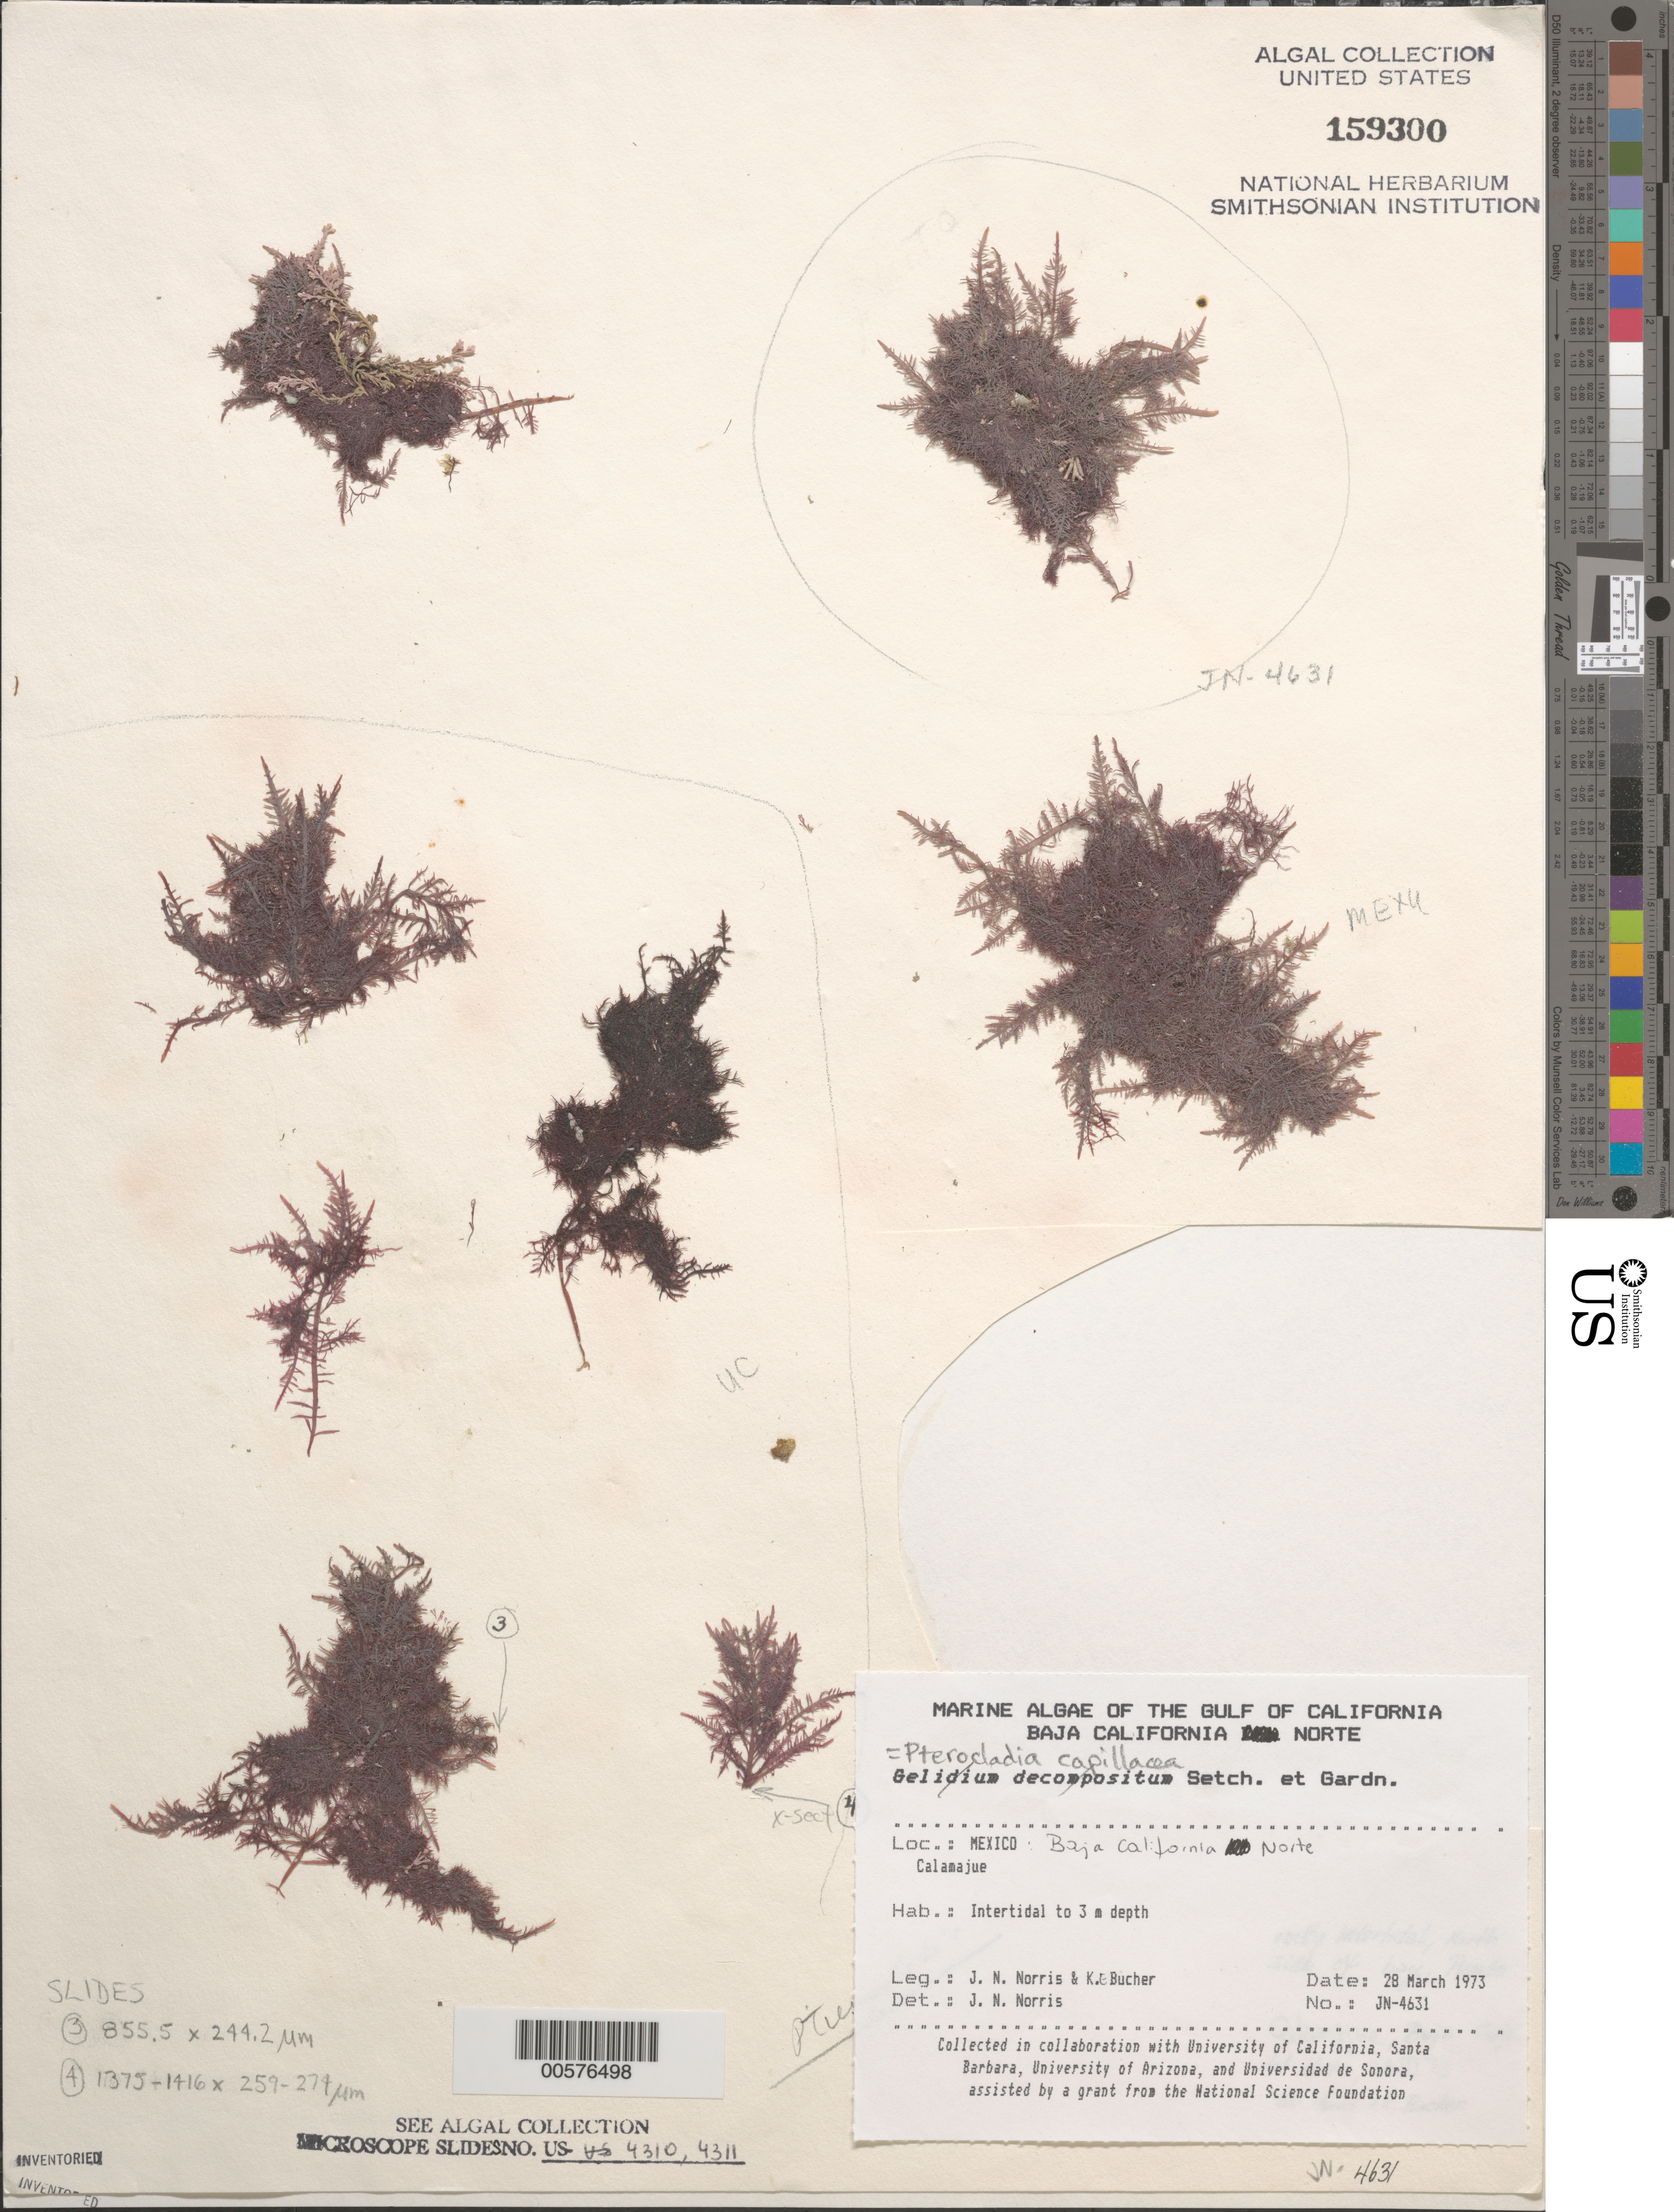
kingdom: Plantae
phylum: Rhodophyta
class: Florideophyceae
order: Gelidiales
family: Pterocladiaceae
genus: Pterocladiella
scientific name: Pterocladiella capillacea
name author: (S.G. Gmel.) Santelices & Hommers.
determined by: Algae name updating Project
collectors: J. N. Norris & K. E. Bucher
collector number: JN-4631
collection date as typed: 28 Mar 1973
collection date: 1973-03-28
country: Mexico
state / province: Baja California Norte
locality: Calamajue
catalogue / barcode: US 159300